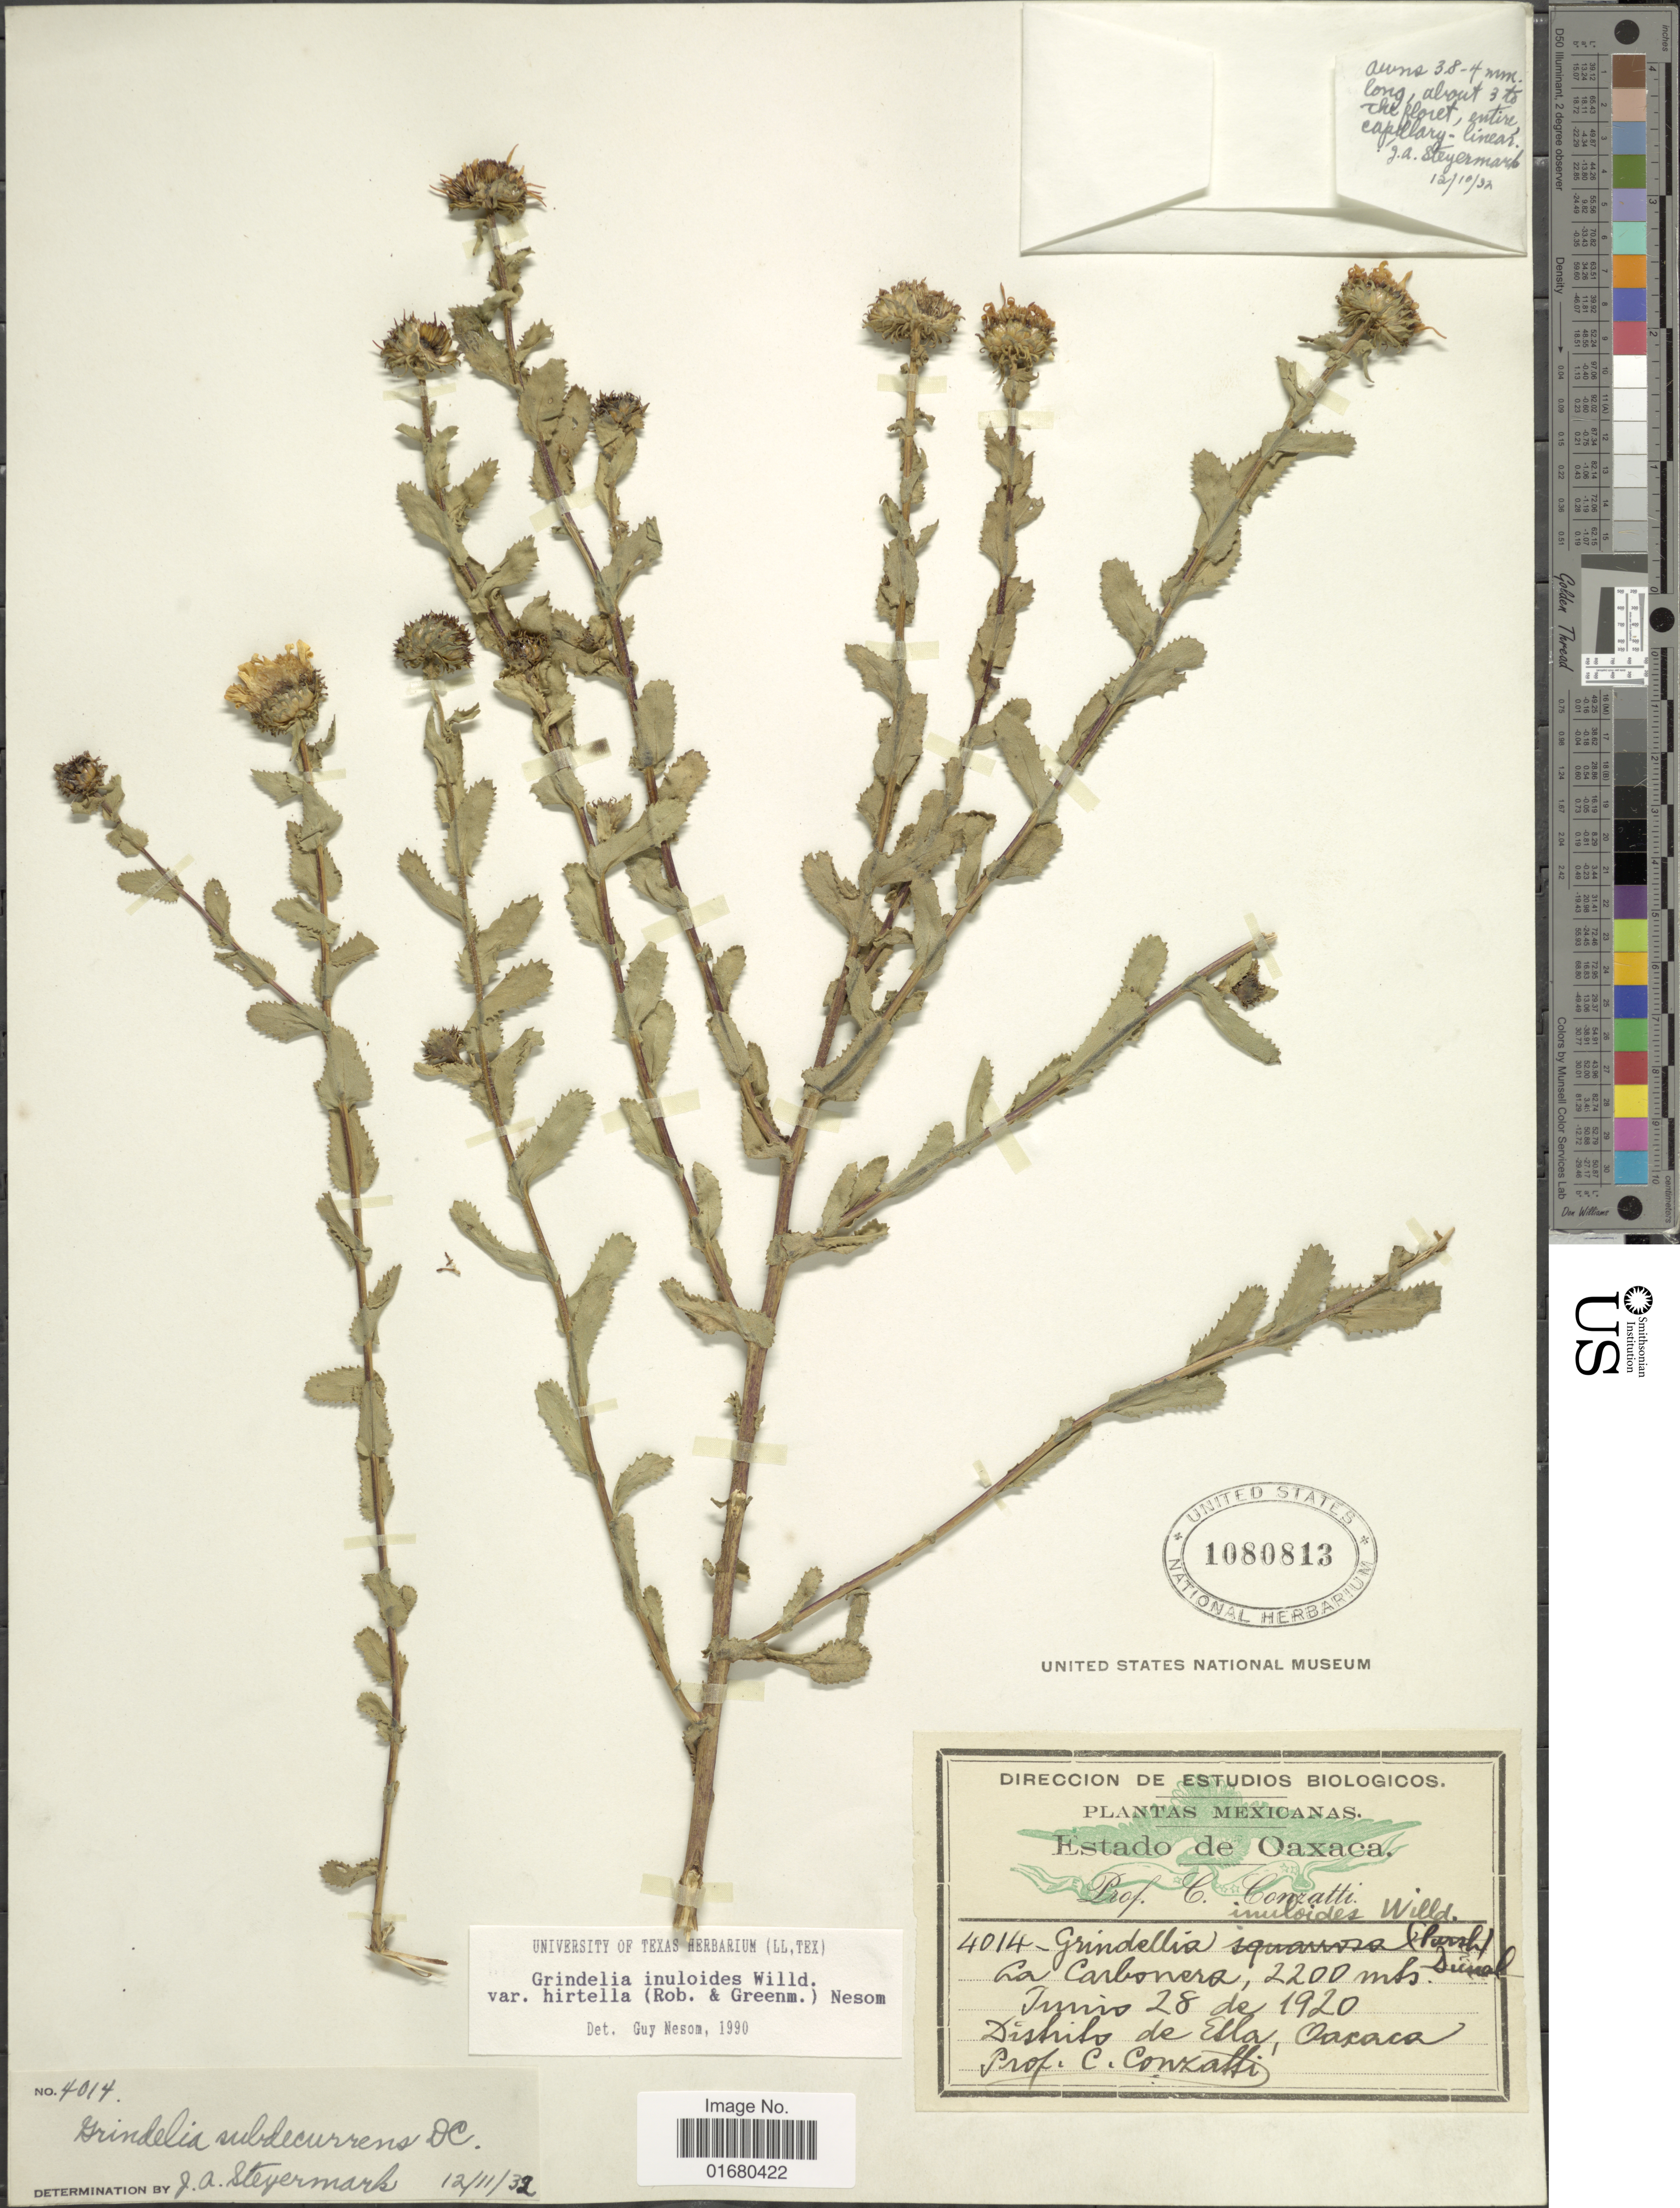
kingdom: Plantae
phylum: Tracheophyta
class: Magnoliopsida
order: Asterales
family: Asteraceae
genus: Grindelia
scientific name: Grindelia inuloides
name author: Willd.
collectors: C. Conzatti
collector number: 4041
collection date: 1920-06-28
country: Mexico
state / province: Oaxaca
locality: Distrito de Ellas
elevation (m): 2200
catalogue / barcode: US 1080813